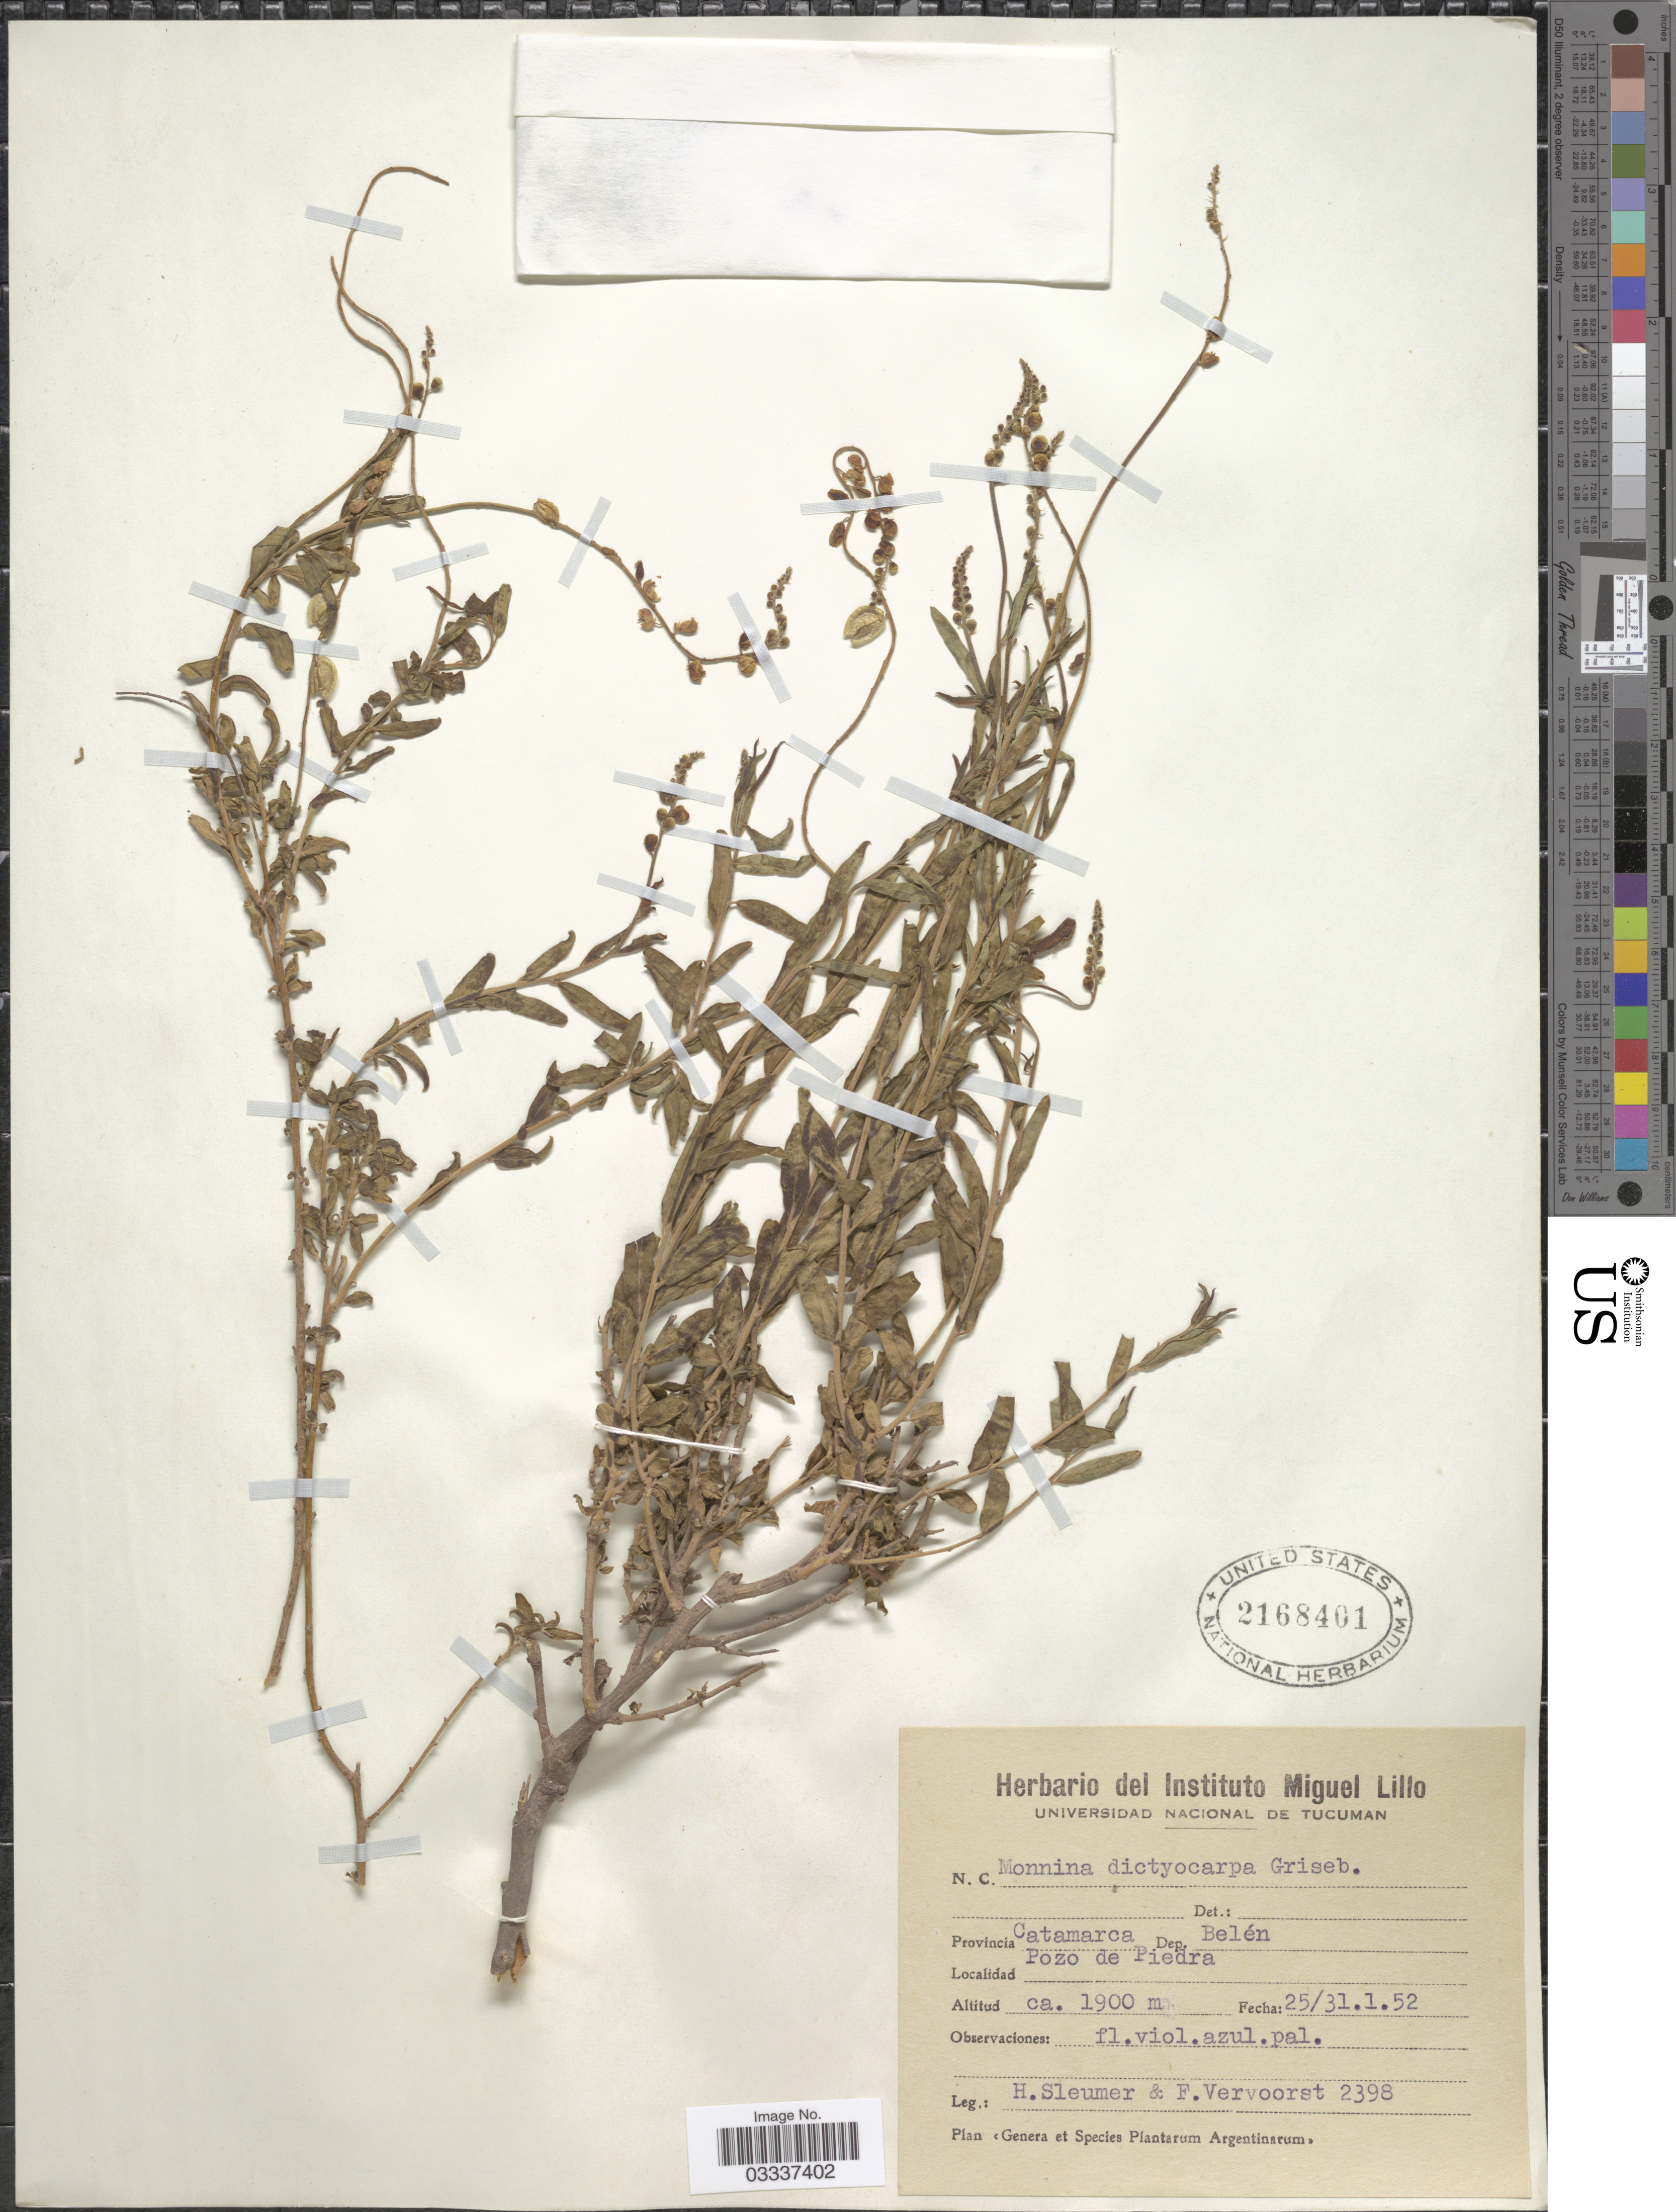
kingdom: Plantae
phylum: Tracheophyta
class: Magnoliopsida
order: Fabales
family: Polygalaceae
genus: Monnina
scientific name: Monnina dictyocarpa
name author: Griseb.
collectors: H. O. Sleumer & F. Vervoorst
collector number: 2398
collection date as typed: Transcribed d/m/y: 25/1/52 to 31/1/52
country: Argentina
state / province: Catamarca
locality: Dep. Belén, Pozo de Piedra.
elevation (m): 1900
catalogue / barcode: US 2168401